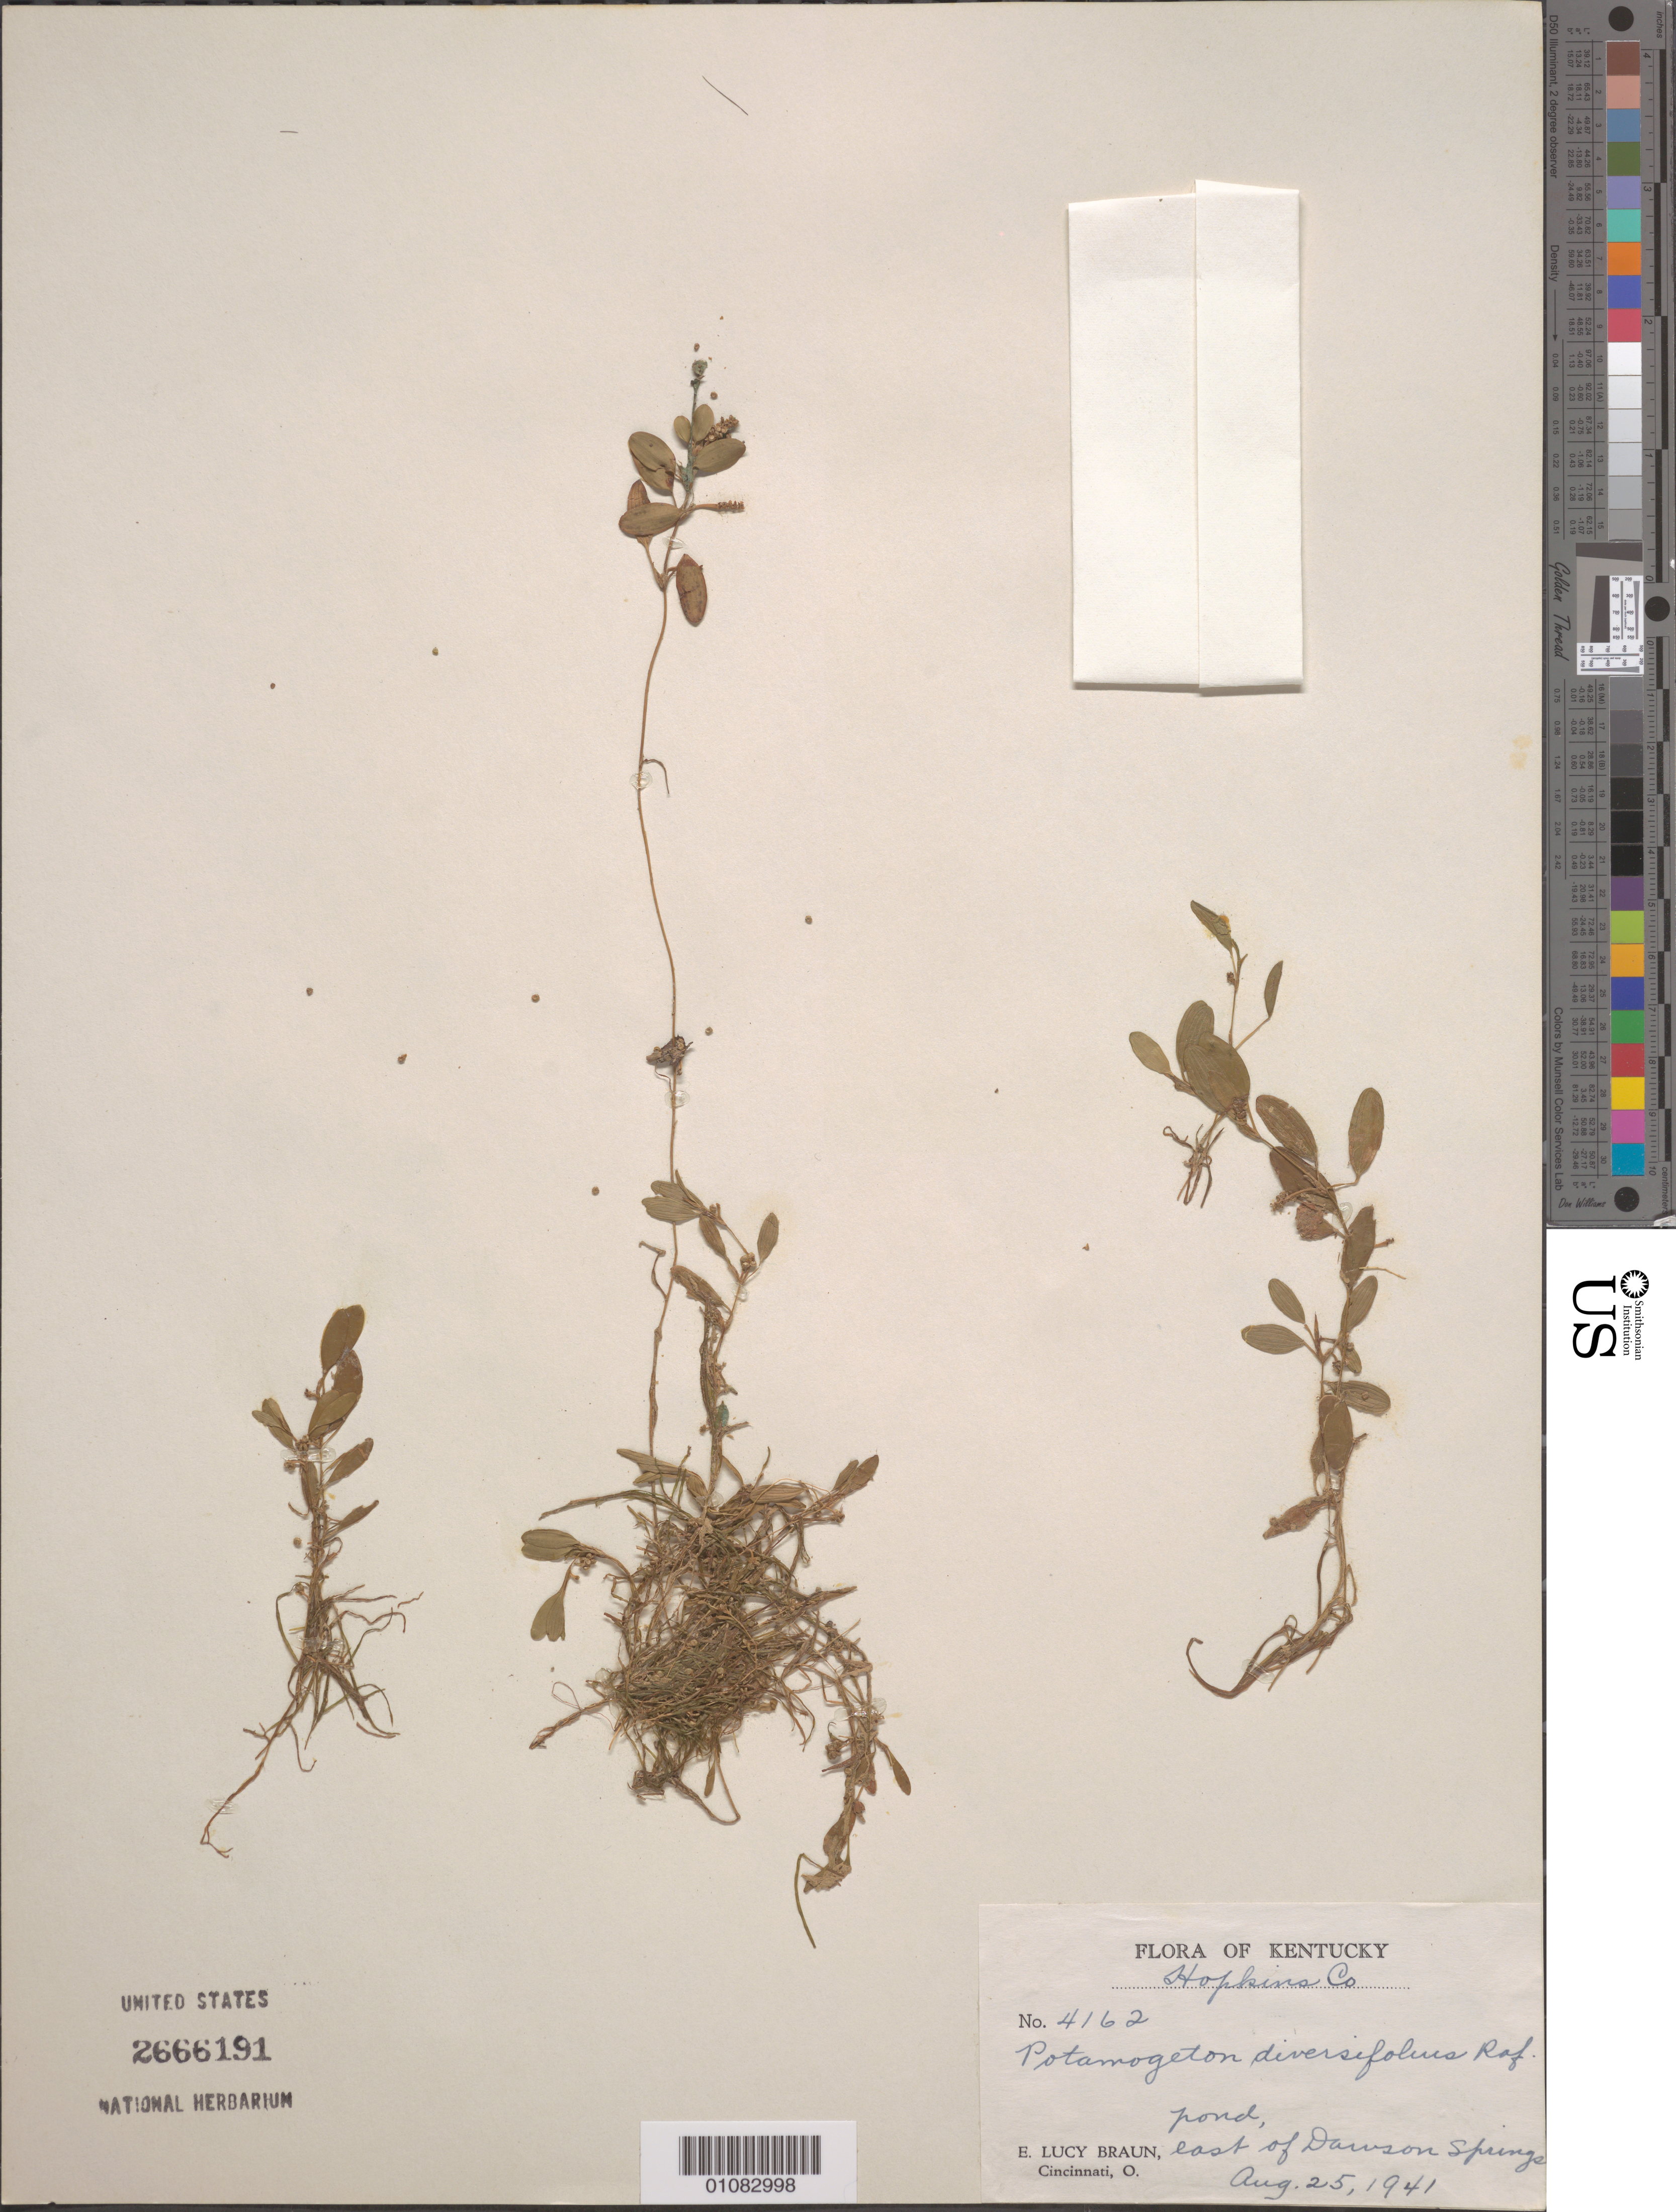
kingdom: Plantae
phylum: Tracheophyta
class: Liliopsida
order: Alismatales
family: Potamogetonaceae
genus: Potamogeton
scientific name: Potamogeton diversifolius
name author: Raf.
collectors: E. L. Braun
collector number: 4162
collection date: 1941-08-25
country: United States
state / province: Kentucky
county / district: Hopkins County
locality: E of Dawson Springs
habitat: Pond.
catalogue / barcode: US 2666191